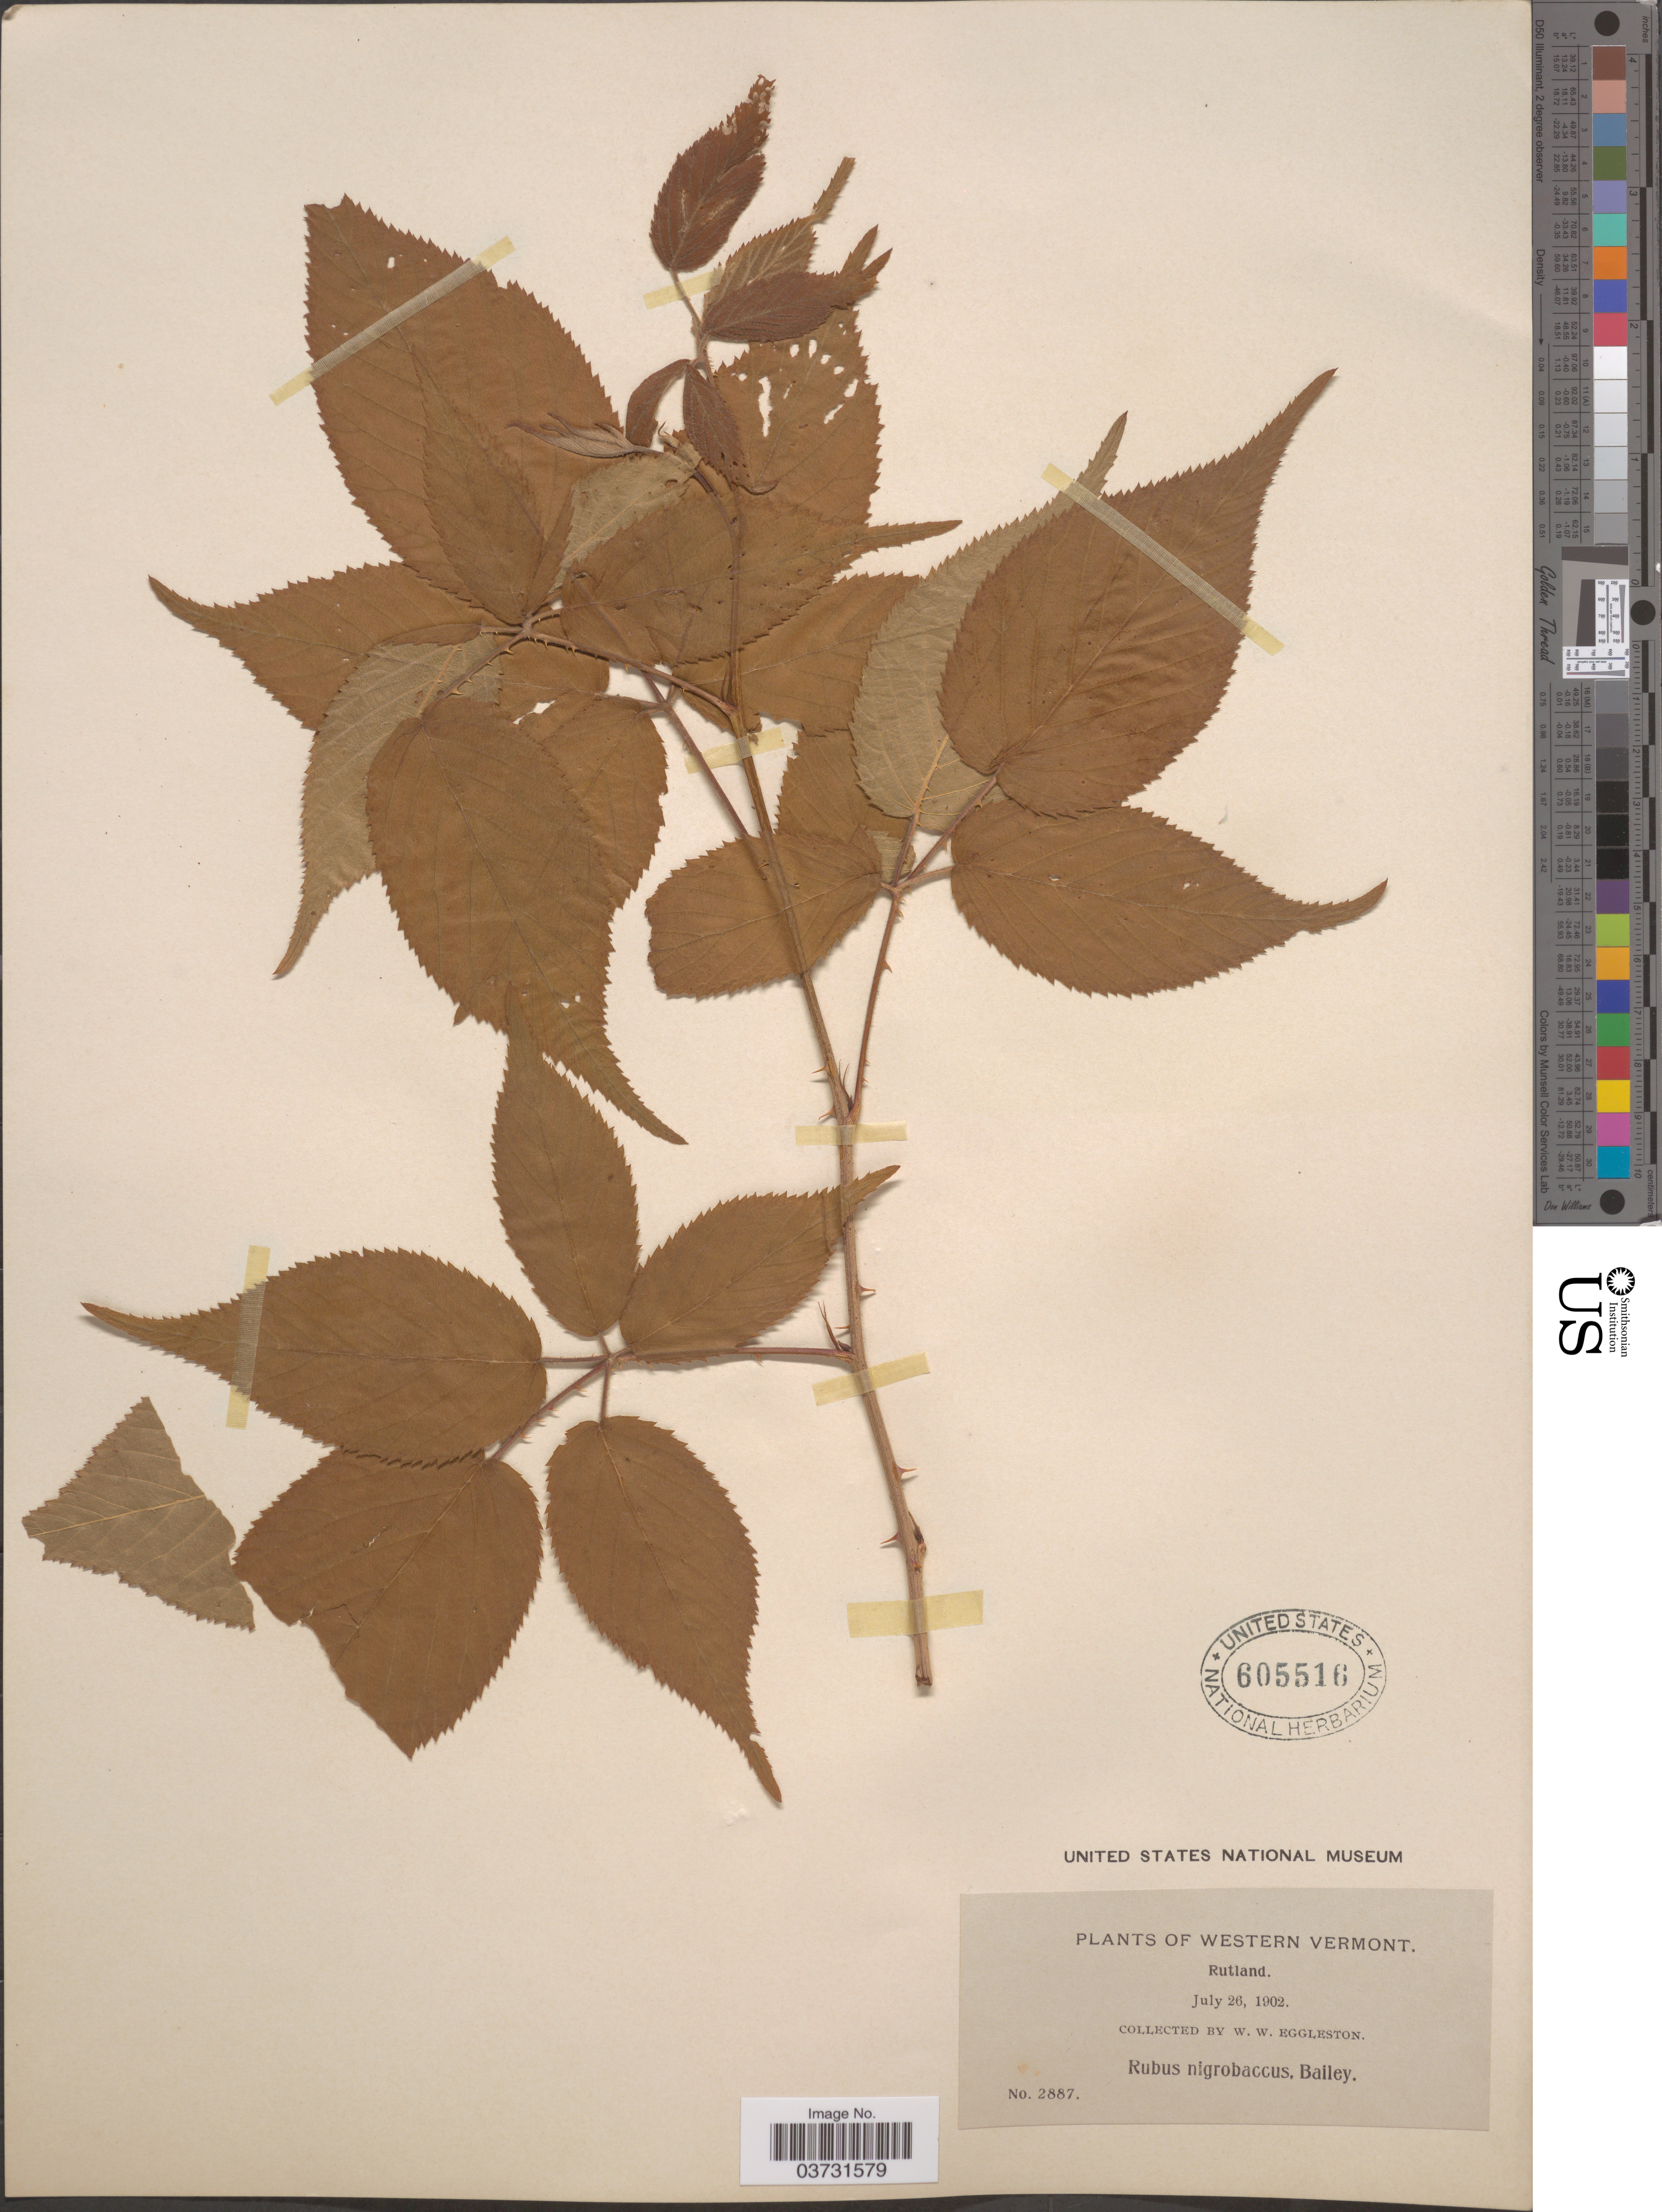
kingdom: Plantae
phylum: Tracheophyta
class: Magnoliopsida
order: Rosales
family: Rosaceae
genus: Rubus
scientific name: Rubus nigrobaccus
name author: L.H. Bailey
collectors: W. W. Eggleston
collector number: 2887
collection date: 1902-07-26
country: United States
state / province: Vermont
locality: Western Vermont. Rutland.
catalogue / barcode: US 605516